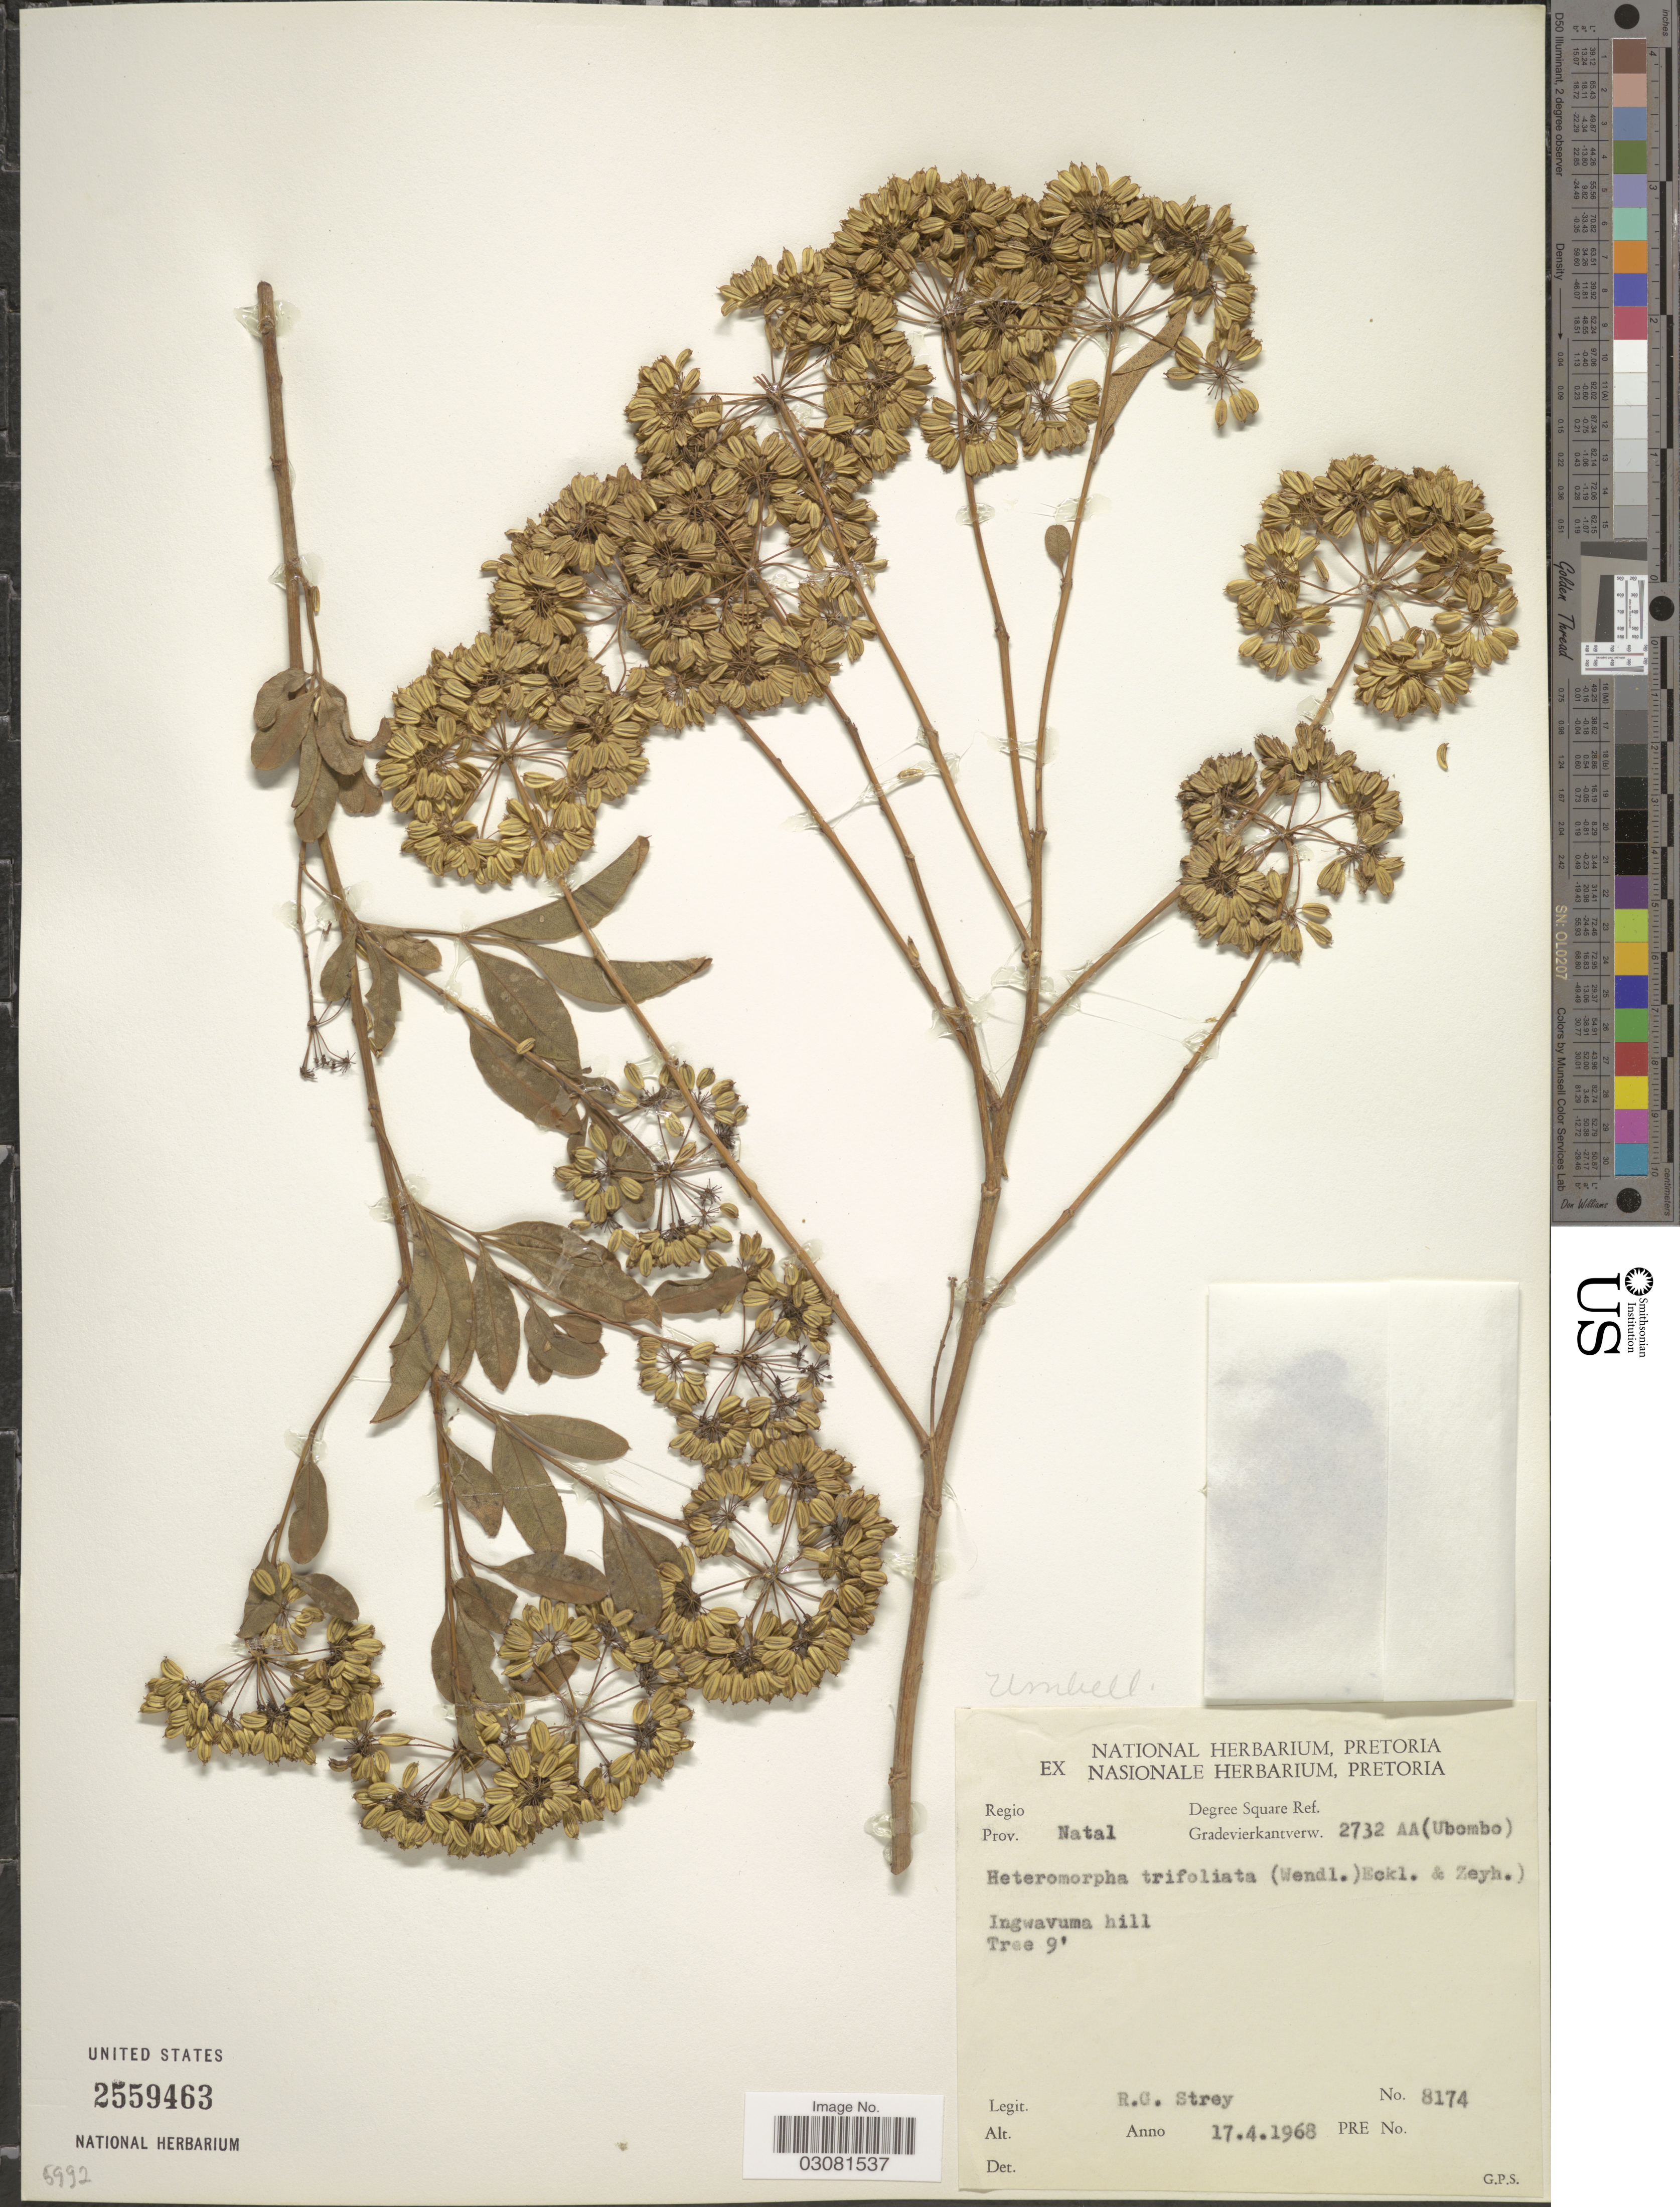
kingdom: Plantae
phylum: Tracheophyta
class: Magnoliopsida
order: Apiales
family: Apiaceae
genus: Heteromorpha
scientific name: Heteromorpha trifoliata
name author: (H.L. Wendl. & Bartl.) Eckl. & Zeyh.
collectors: R. G. Strey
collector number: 8174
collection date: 1968-04-17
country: South Africa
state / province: KwaZulu-Natal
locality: Prov. Natal, Degree Square Ref. Gradevierkantverw. 2732 AA (Ubombo), Ingwavuma hill.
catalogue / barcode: US 2559463